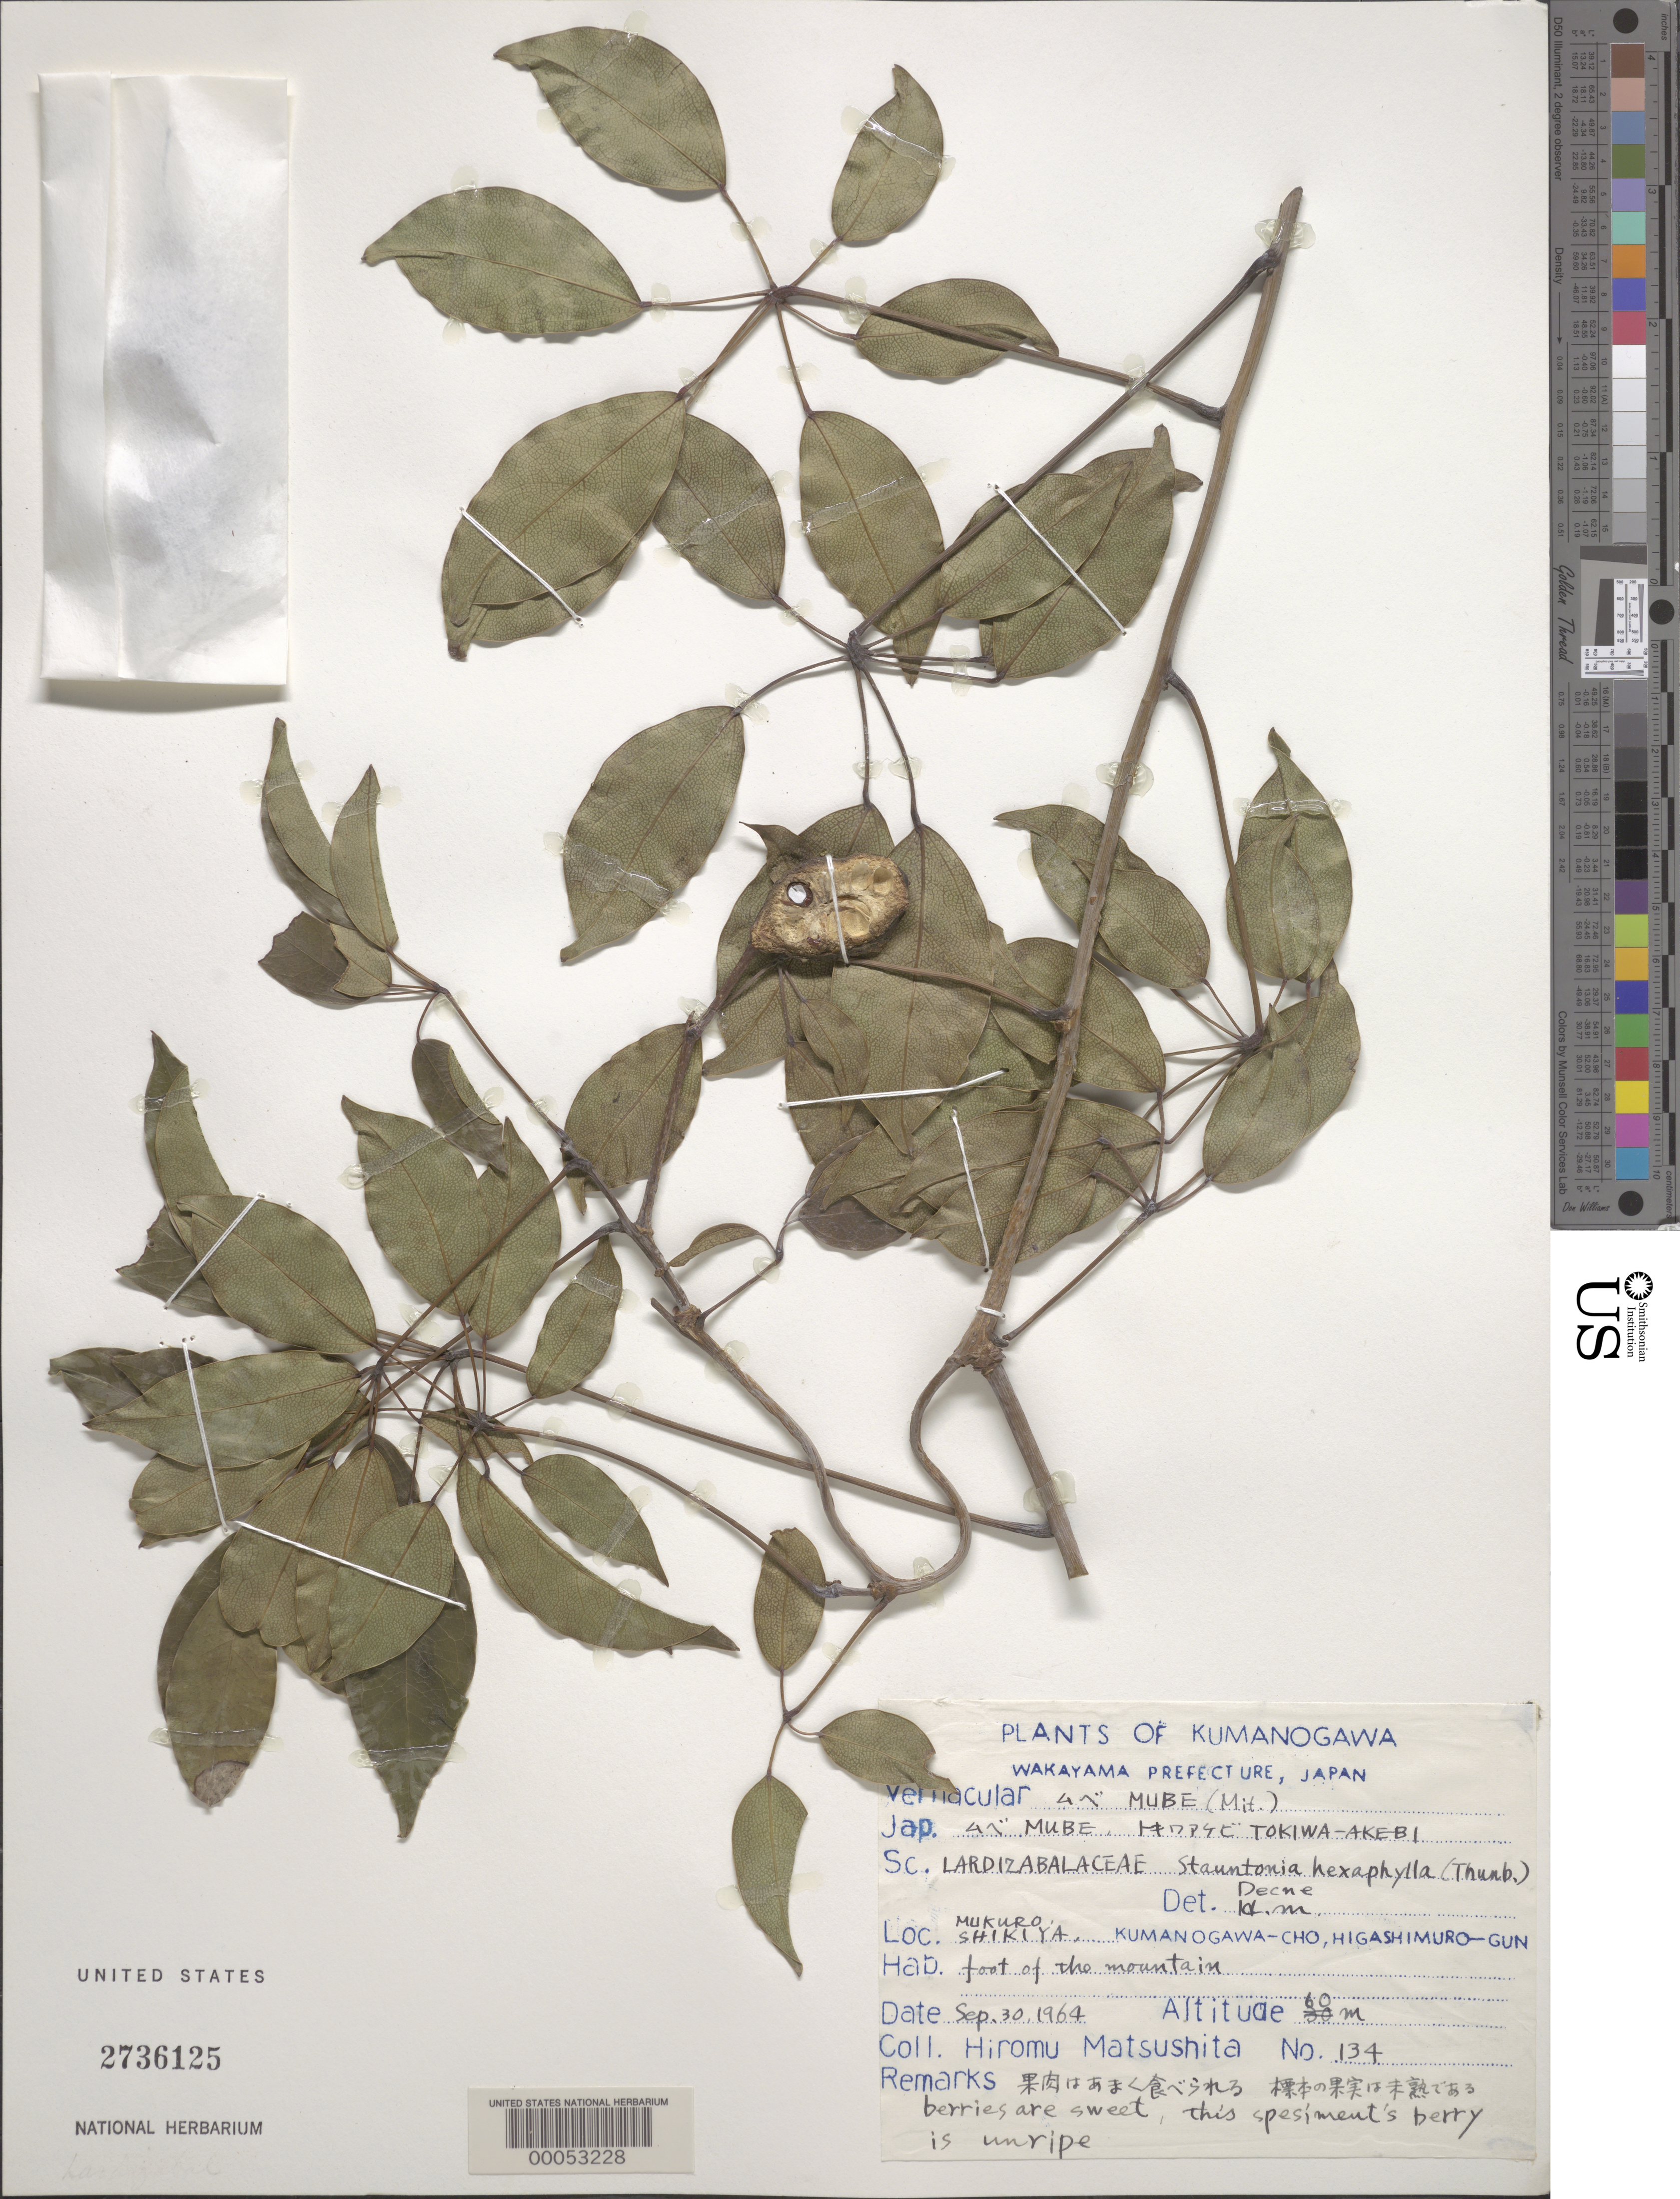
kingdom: Plantae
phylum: Tracheophyta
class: Magnoliopsida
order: Ranunculales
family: Lardizabalaceae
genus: Stauntonia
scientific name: Stauntonia hexaphylla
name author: Decne.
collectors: H. Matsushita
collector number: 134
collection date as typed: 30 Sep 1964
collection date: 1964-09-30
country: Japan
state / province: Wakayama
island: Honshu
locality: Makuro, shikiya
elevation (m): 60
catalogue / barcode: US 2736125